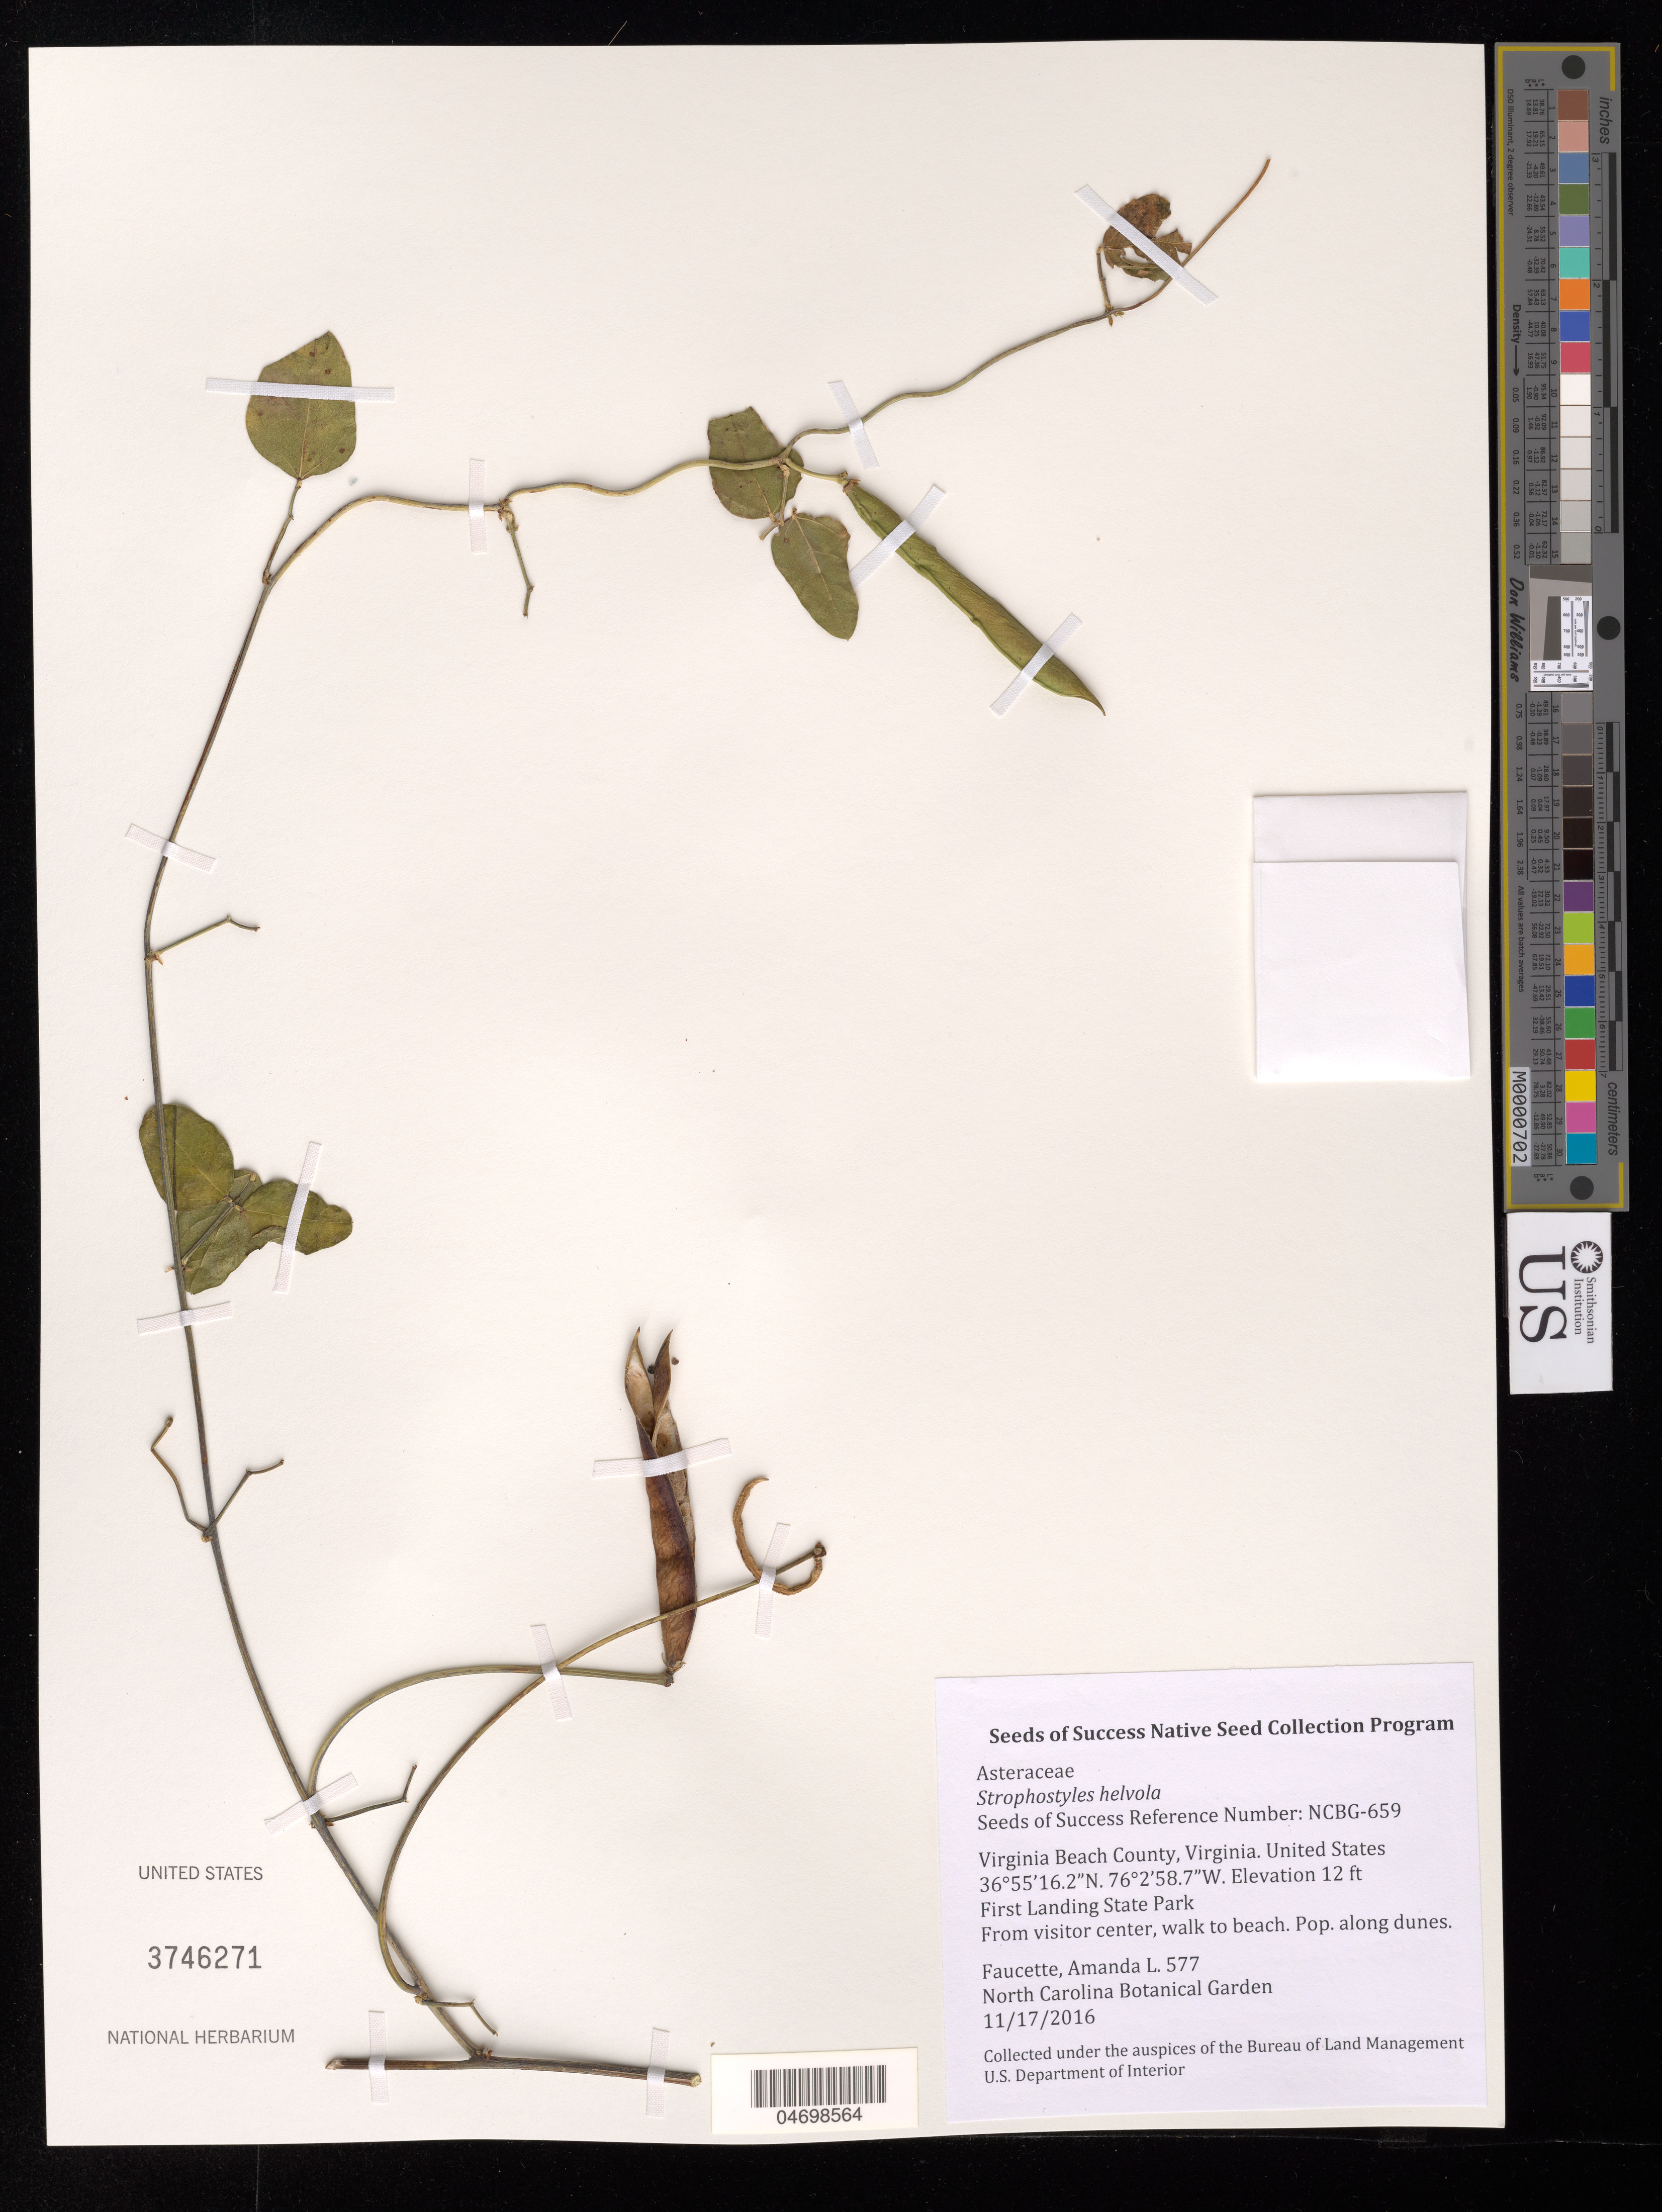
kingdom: Plantae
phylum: Tracheophyta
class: Magnoliopsida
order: Fabales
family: Fabaceae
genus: Strophostyles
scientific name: Strophostyles helvola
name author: (L.) Elliott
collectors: A. Faucette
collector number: NCBG-659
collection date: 2016-11-17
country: United States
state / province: Virginia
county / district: City of Virginia Beach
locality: First Landing State Park, Visitor Center Beach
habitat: Beachgrass-panicgrass dune grassland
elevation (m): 4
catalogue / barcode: US 3746271